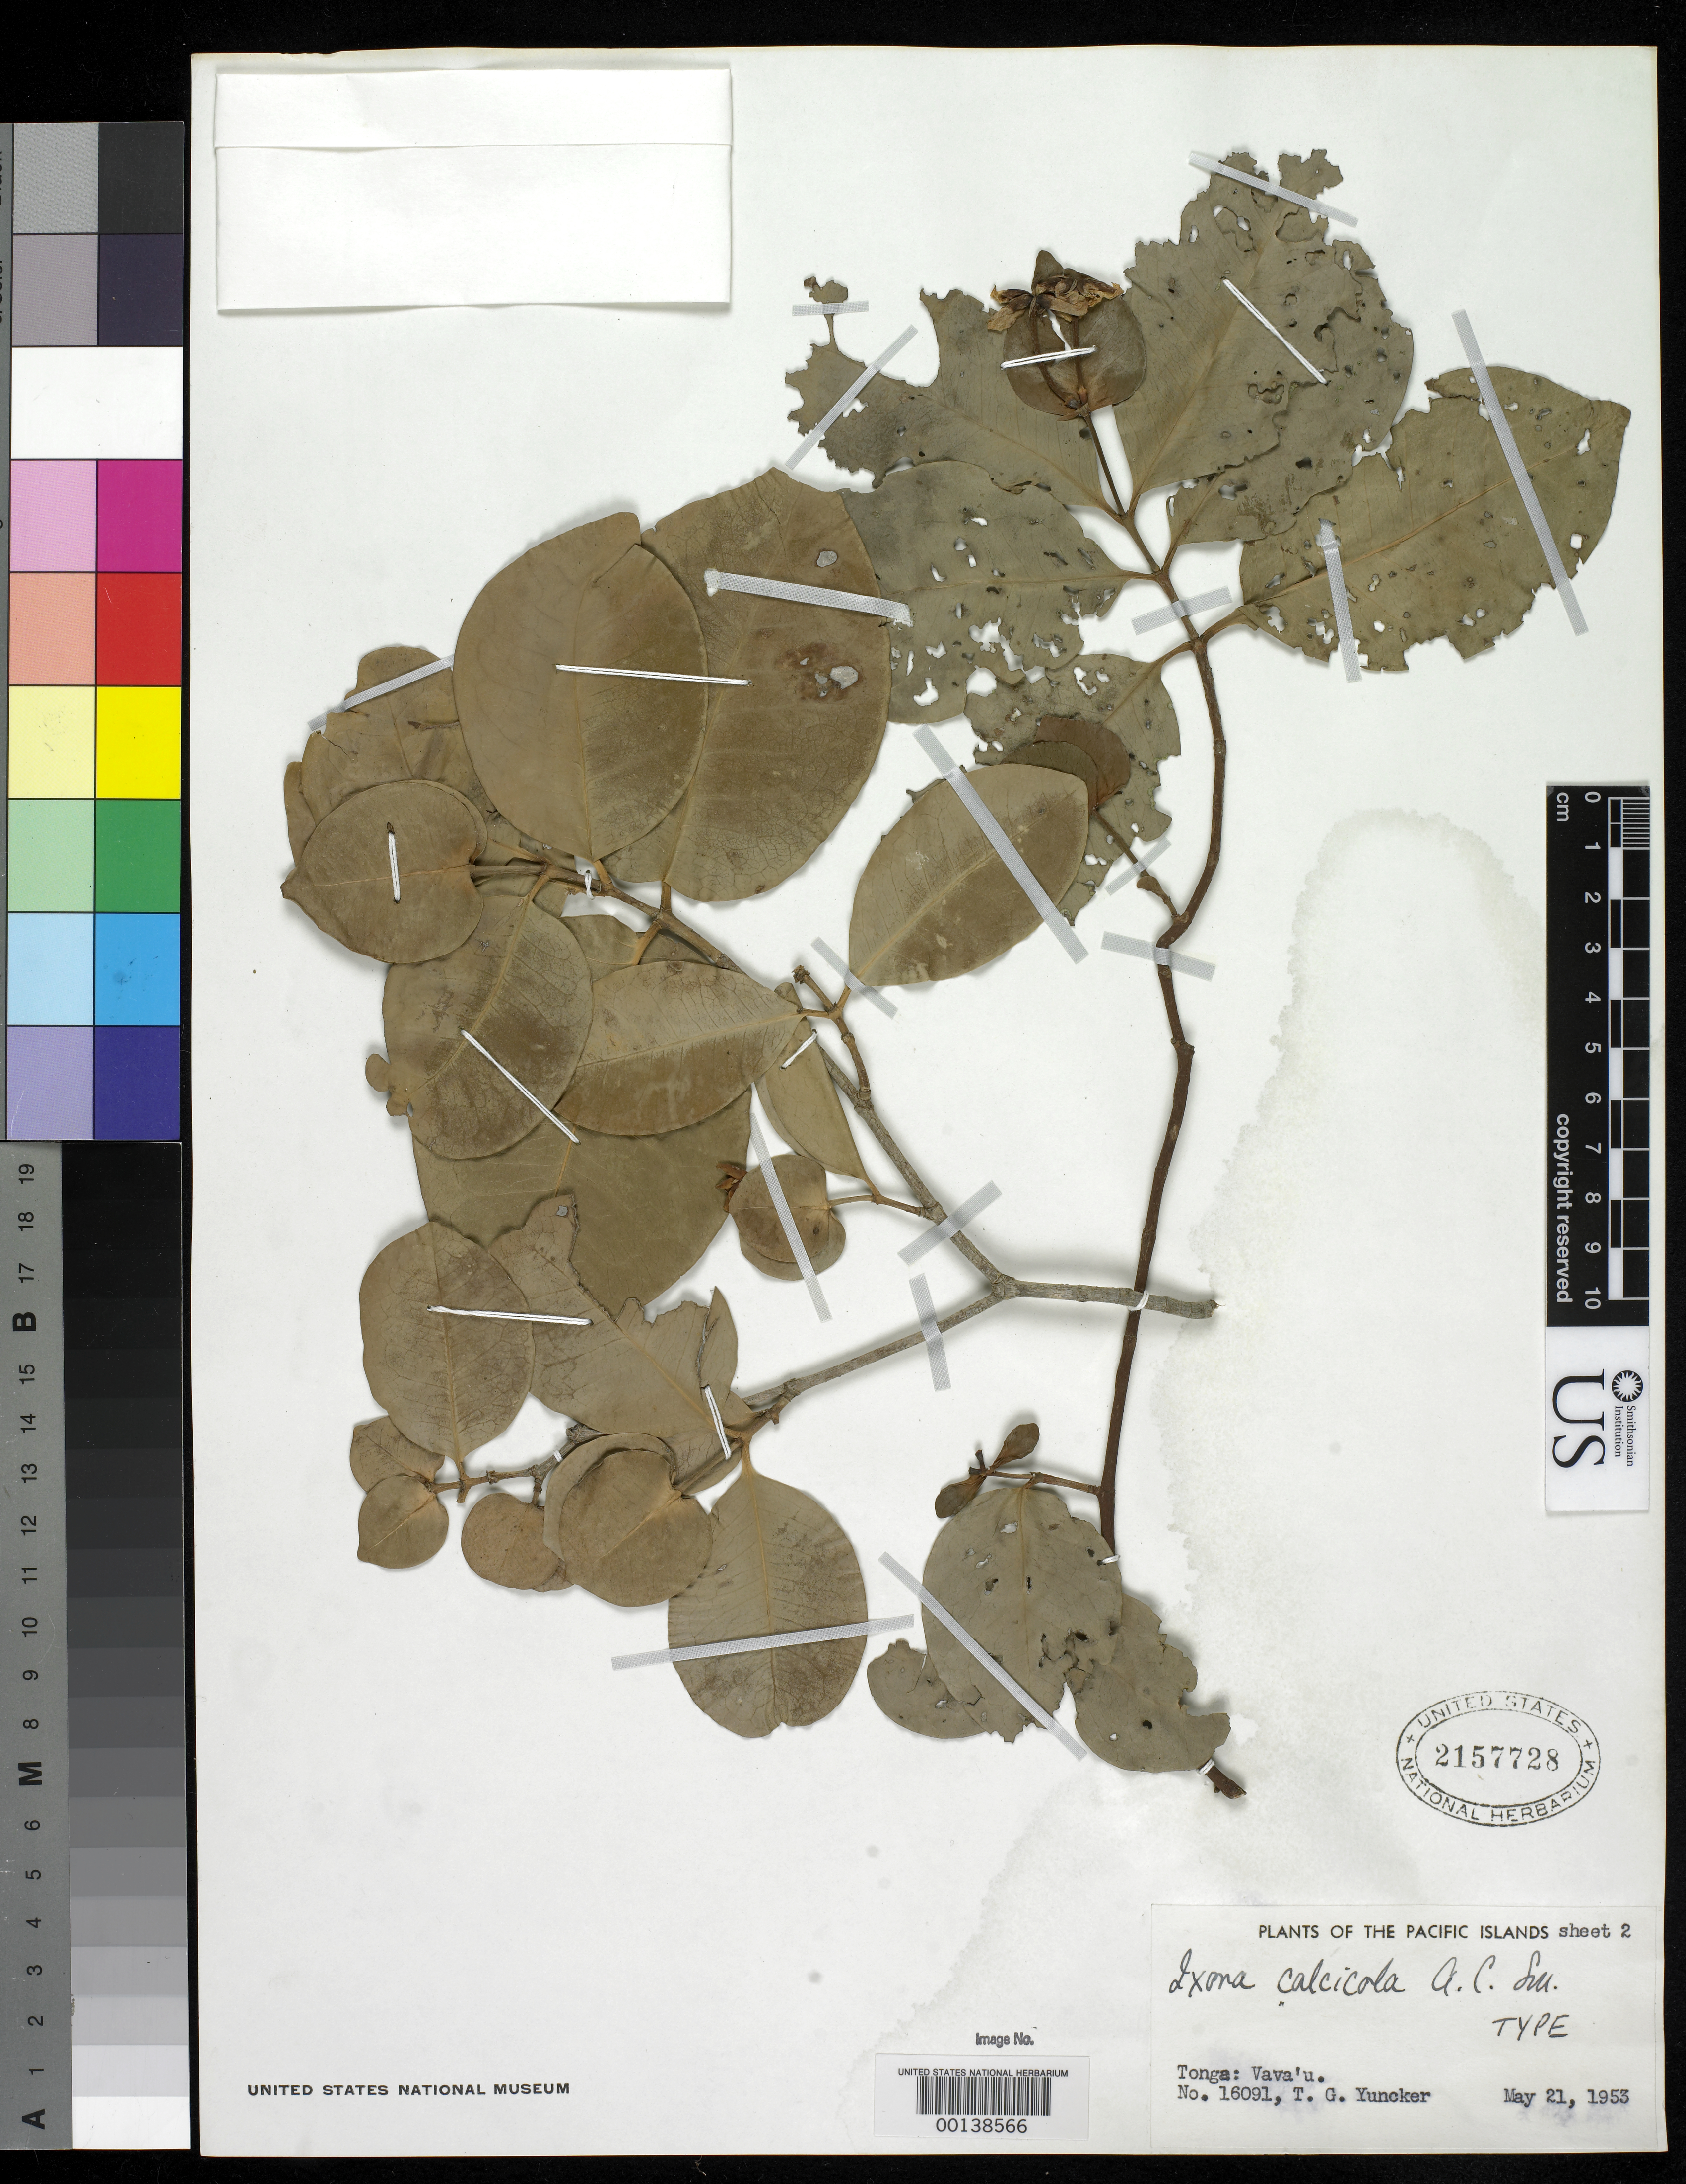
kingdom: Plantae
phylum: Tracheophyta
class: Magnoliopsida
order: Gentianales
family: Rubiaceae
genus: Ixora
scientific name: Ixora calcicola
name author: A.C. Sm.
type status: Holotype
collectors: T. G. Yuncker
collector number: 16091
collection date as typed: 21 May 1953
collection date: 1953-05-21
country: Tonga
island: Vava'u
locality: Vava'u, below Ha'alaufuli.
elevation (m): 120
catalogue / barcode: US 2157728